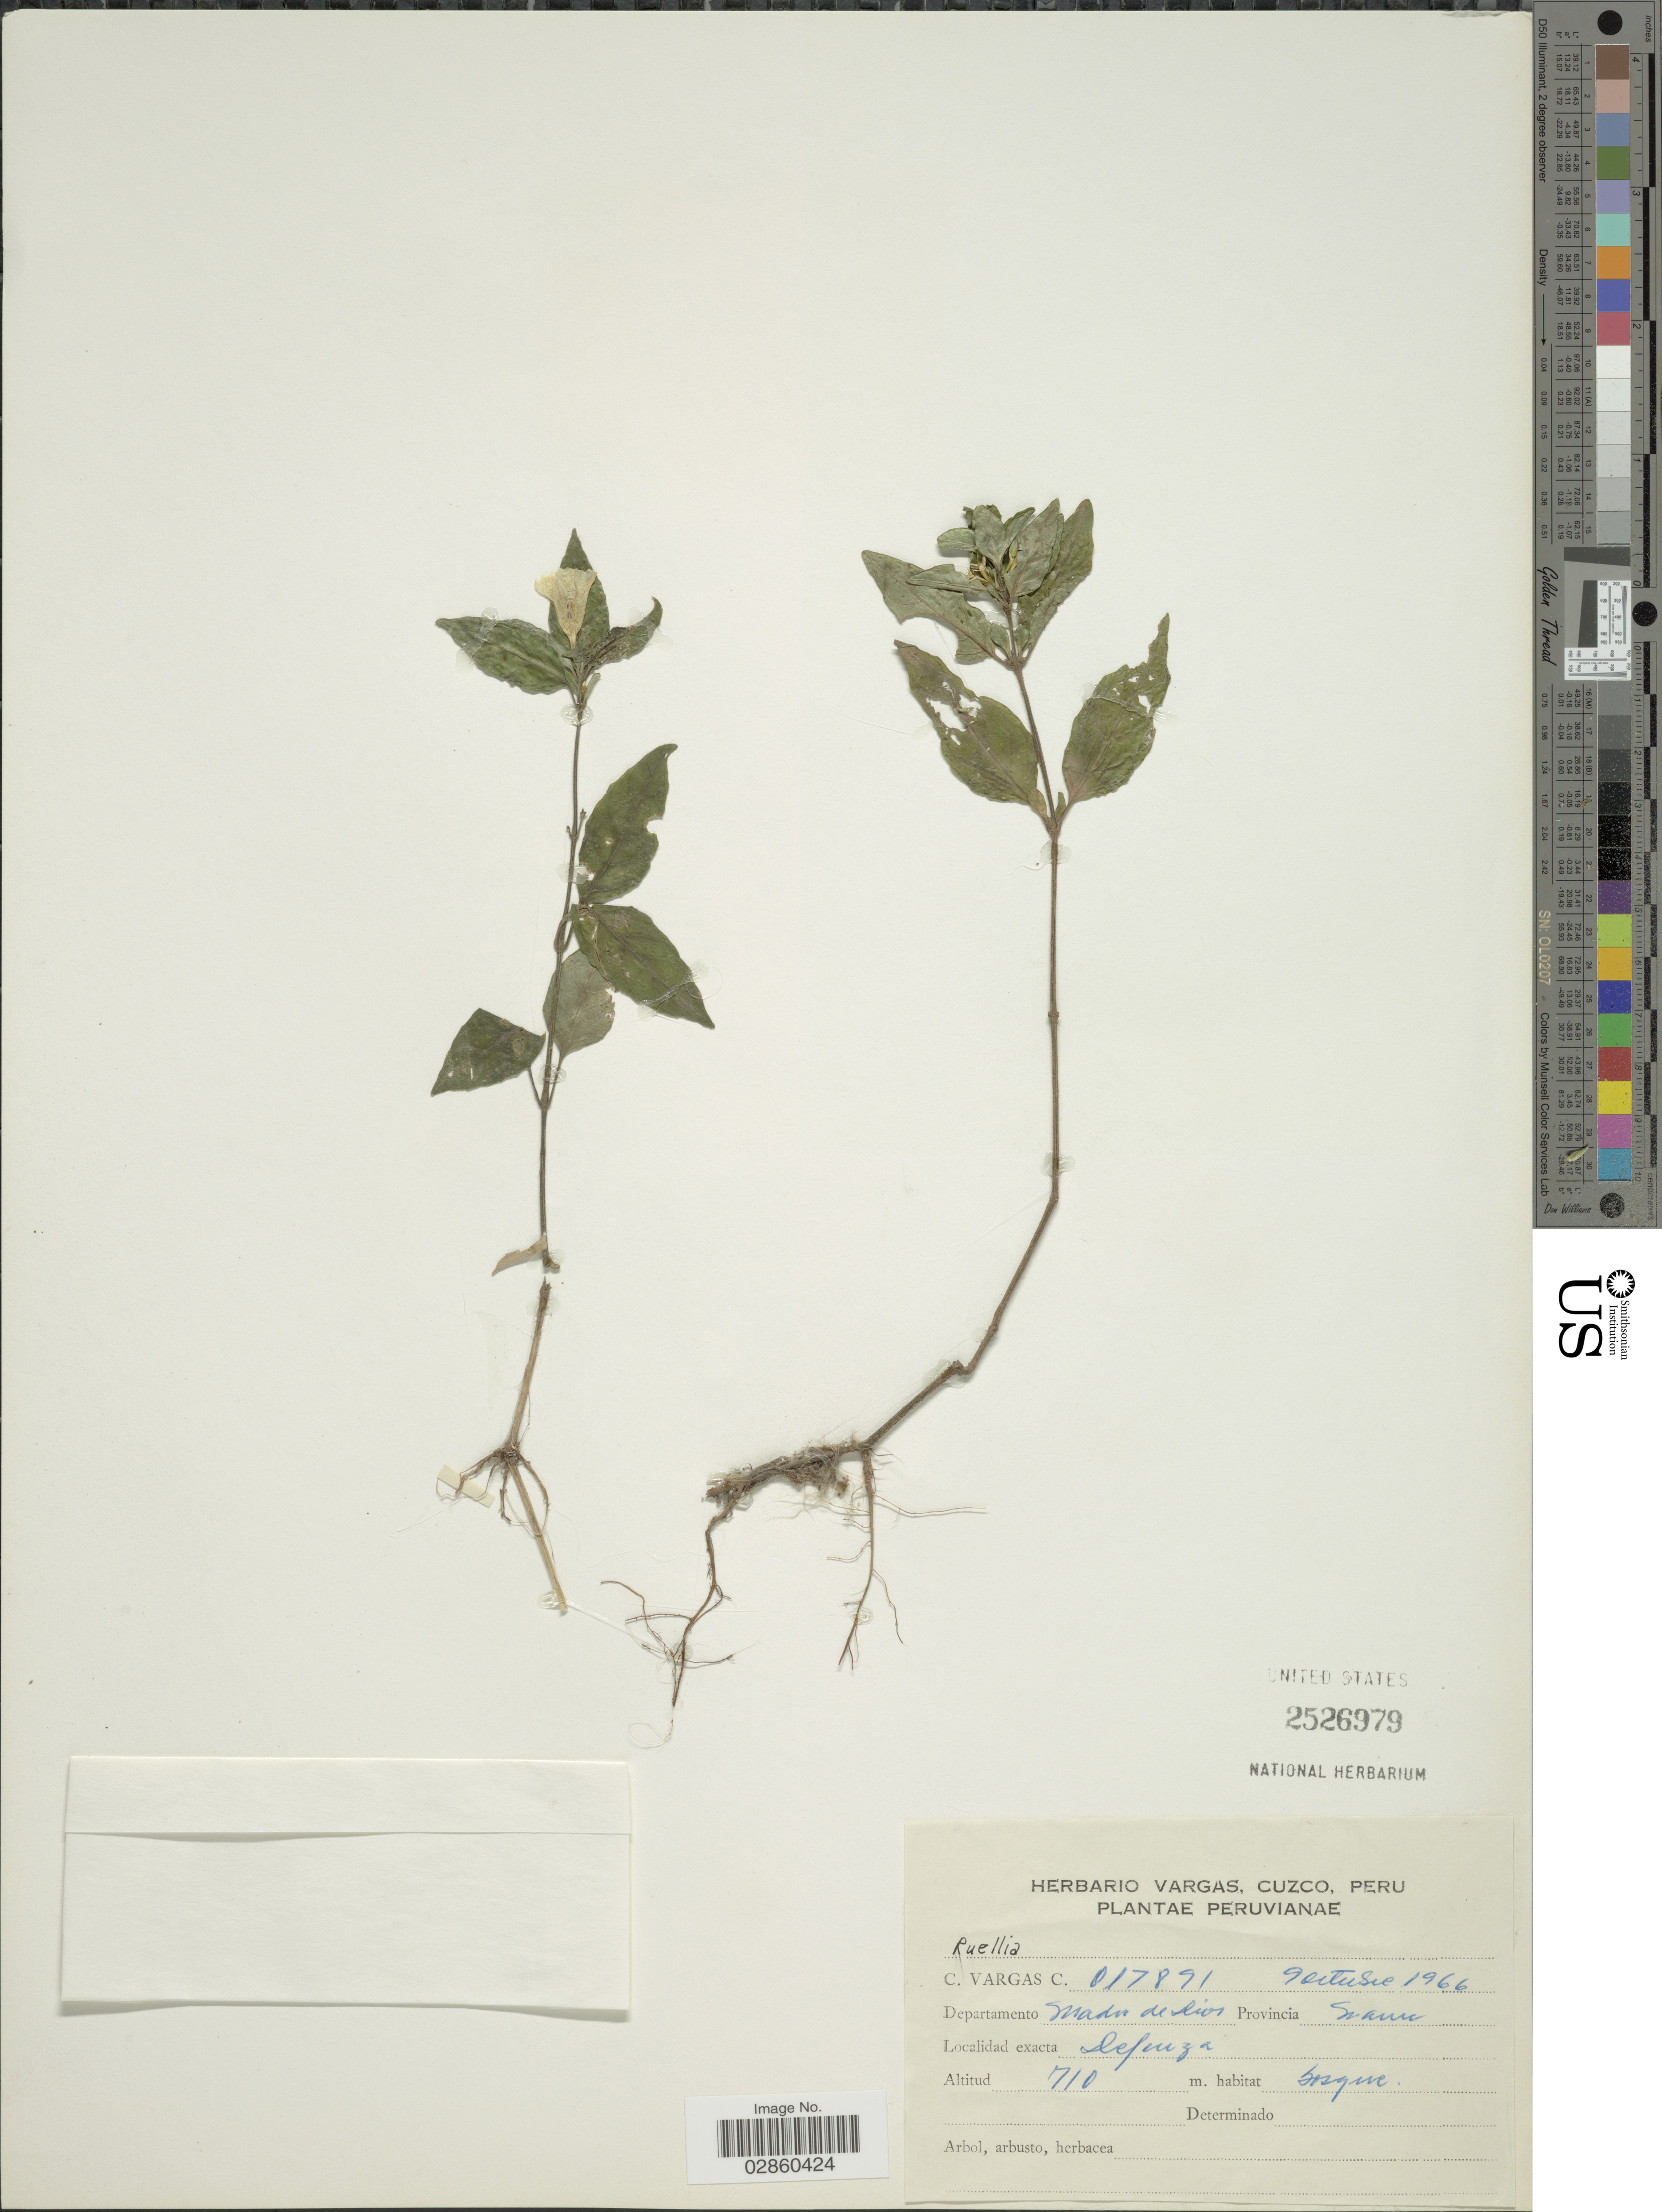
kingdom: Plantae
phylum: Tracheophyta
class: Magnoliopsida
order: Lamiales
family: Acanthaceae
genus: Ruellia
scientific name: Ruellia geminiflora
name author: Kunth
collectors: C. Vargas Calderón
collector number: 017891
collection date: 1966-10-09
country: Peru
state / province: Madre de Dios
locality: Defenza [Defensa], Provincia Manu, Departamento Madre de Dios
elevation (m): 710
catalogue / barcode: US 2526979